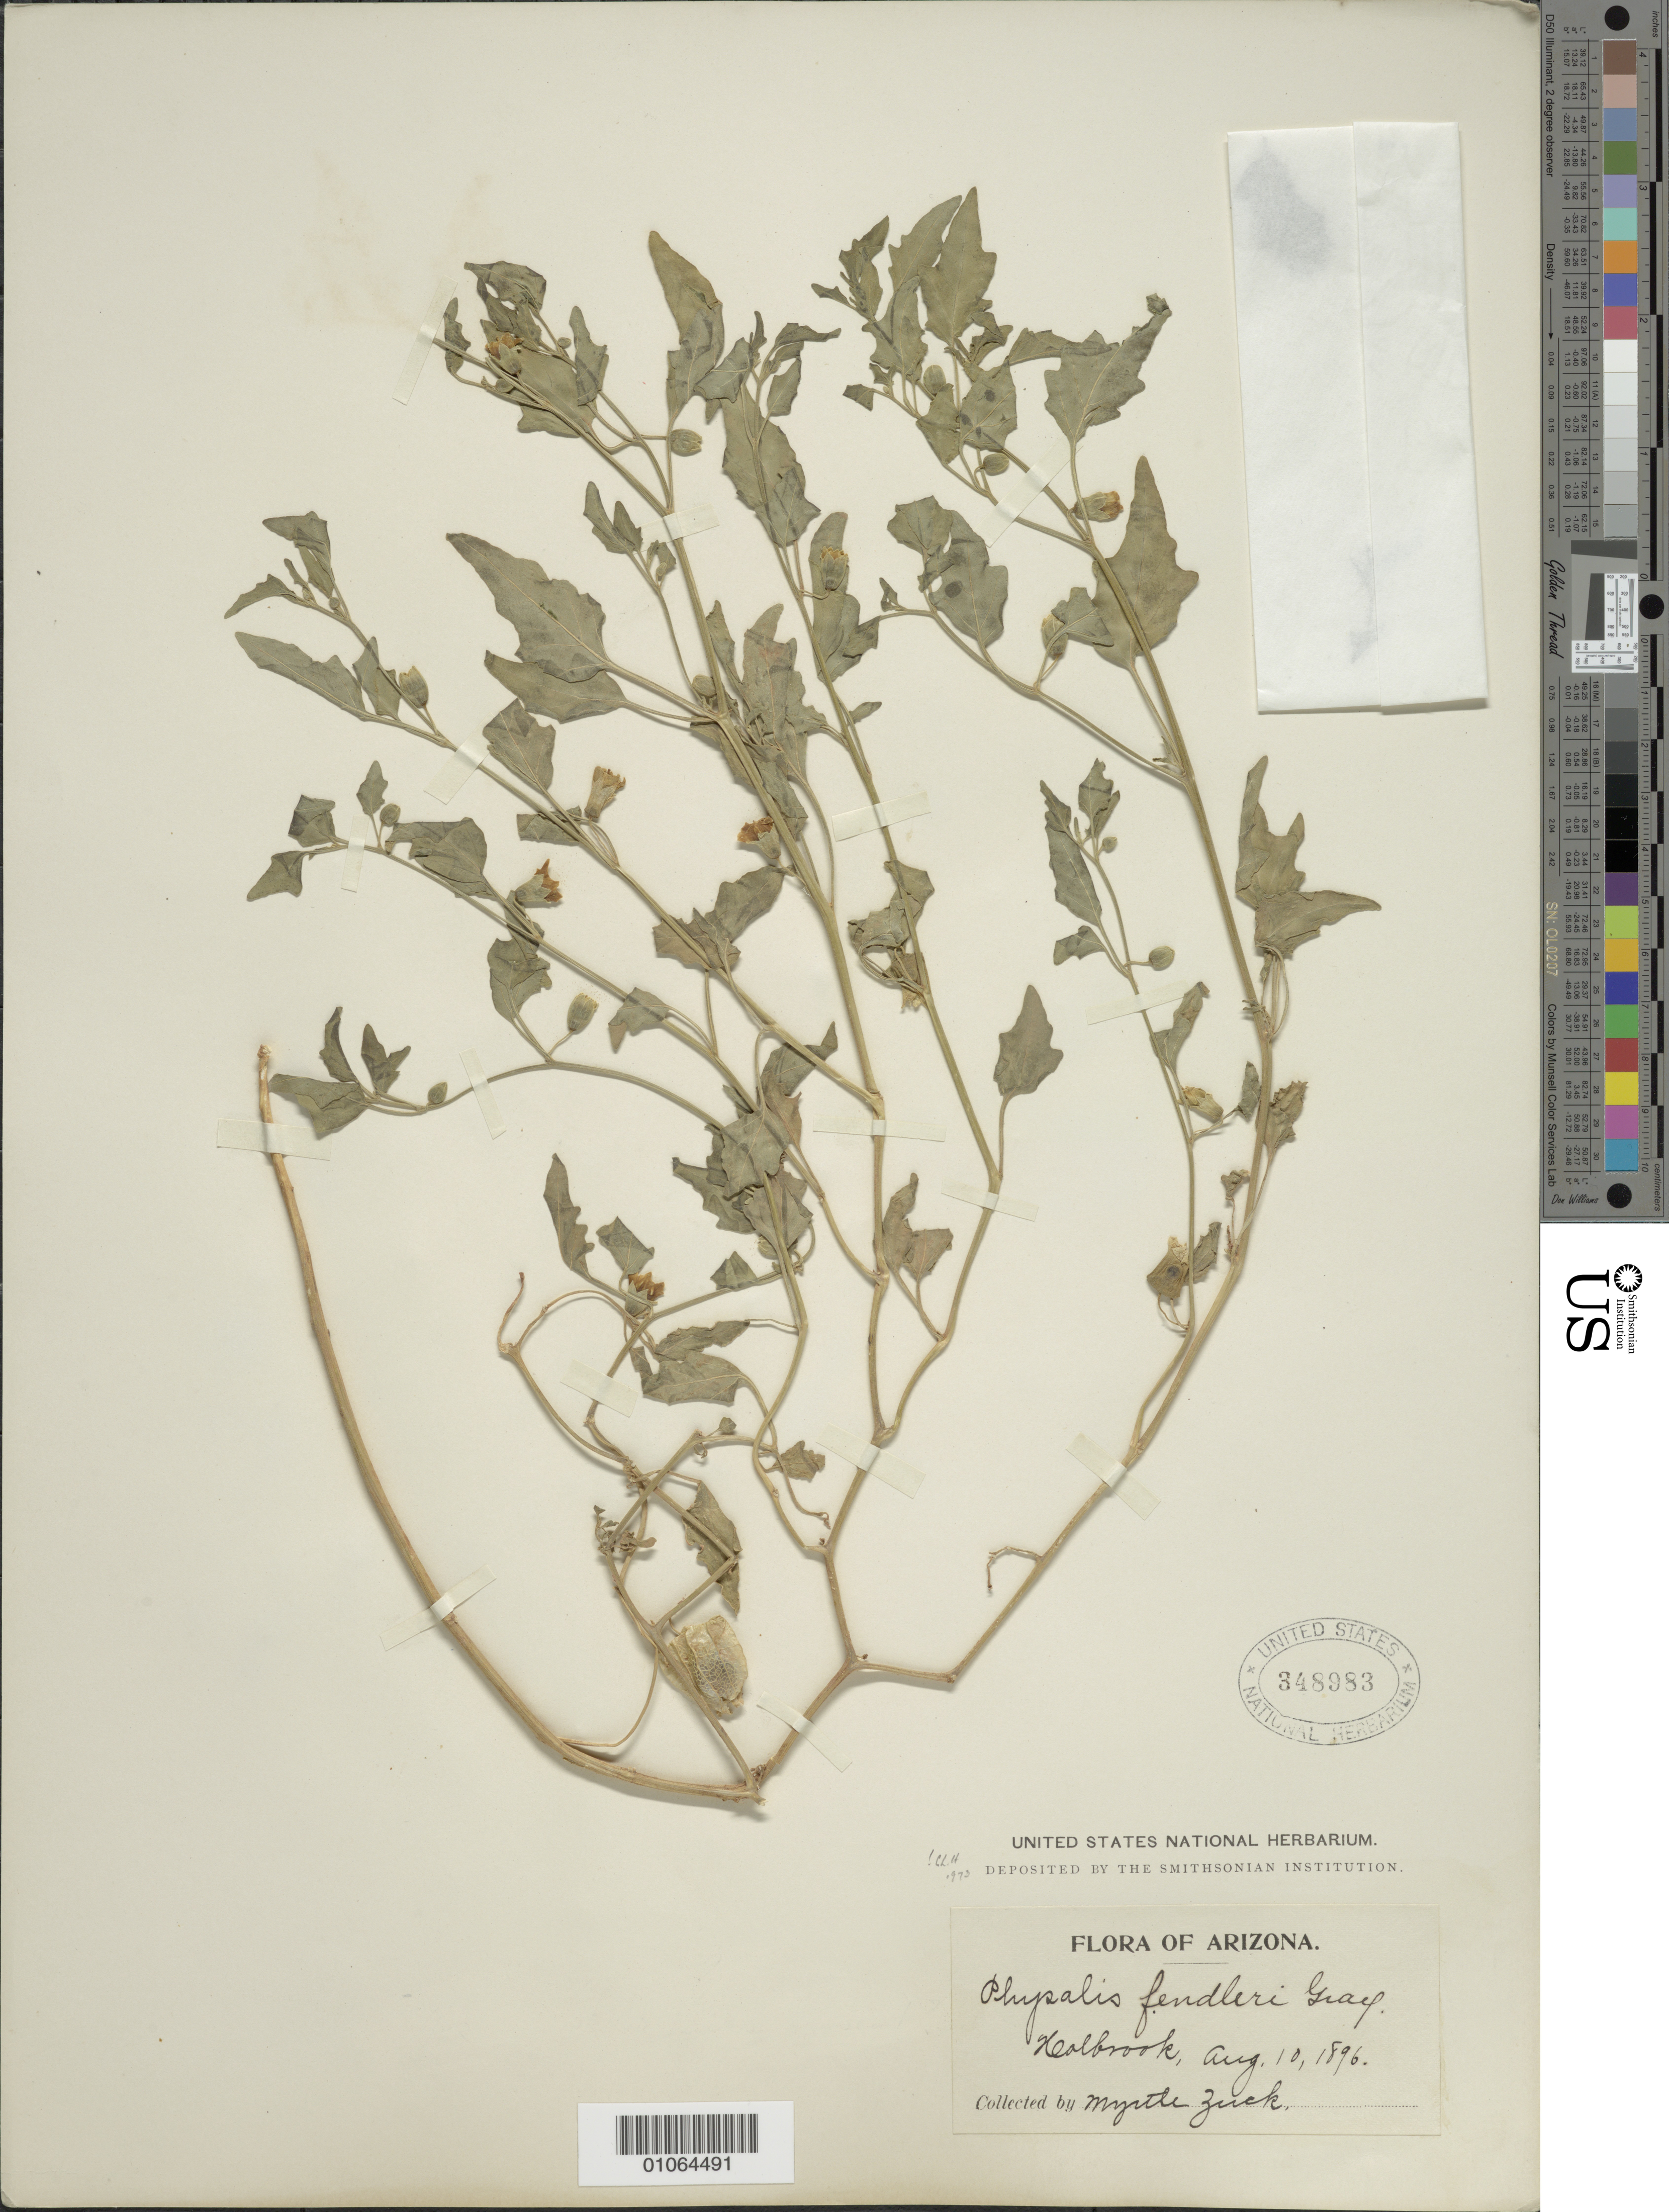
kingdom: Plantae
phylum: Tracheophyta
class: Magnoliopsida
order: Solanales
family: Solanaceae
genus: Physalis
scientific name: Physalis fendleri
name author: A. Gray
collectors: M. Zuck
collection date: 1896-08-10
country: United States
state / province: Arizona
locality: Holbrook.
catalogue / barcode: US 348983